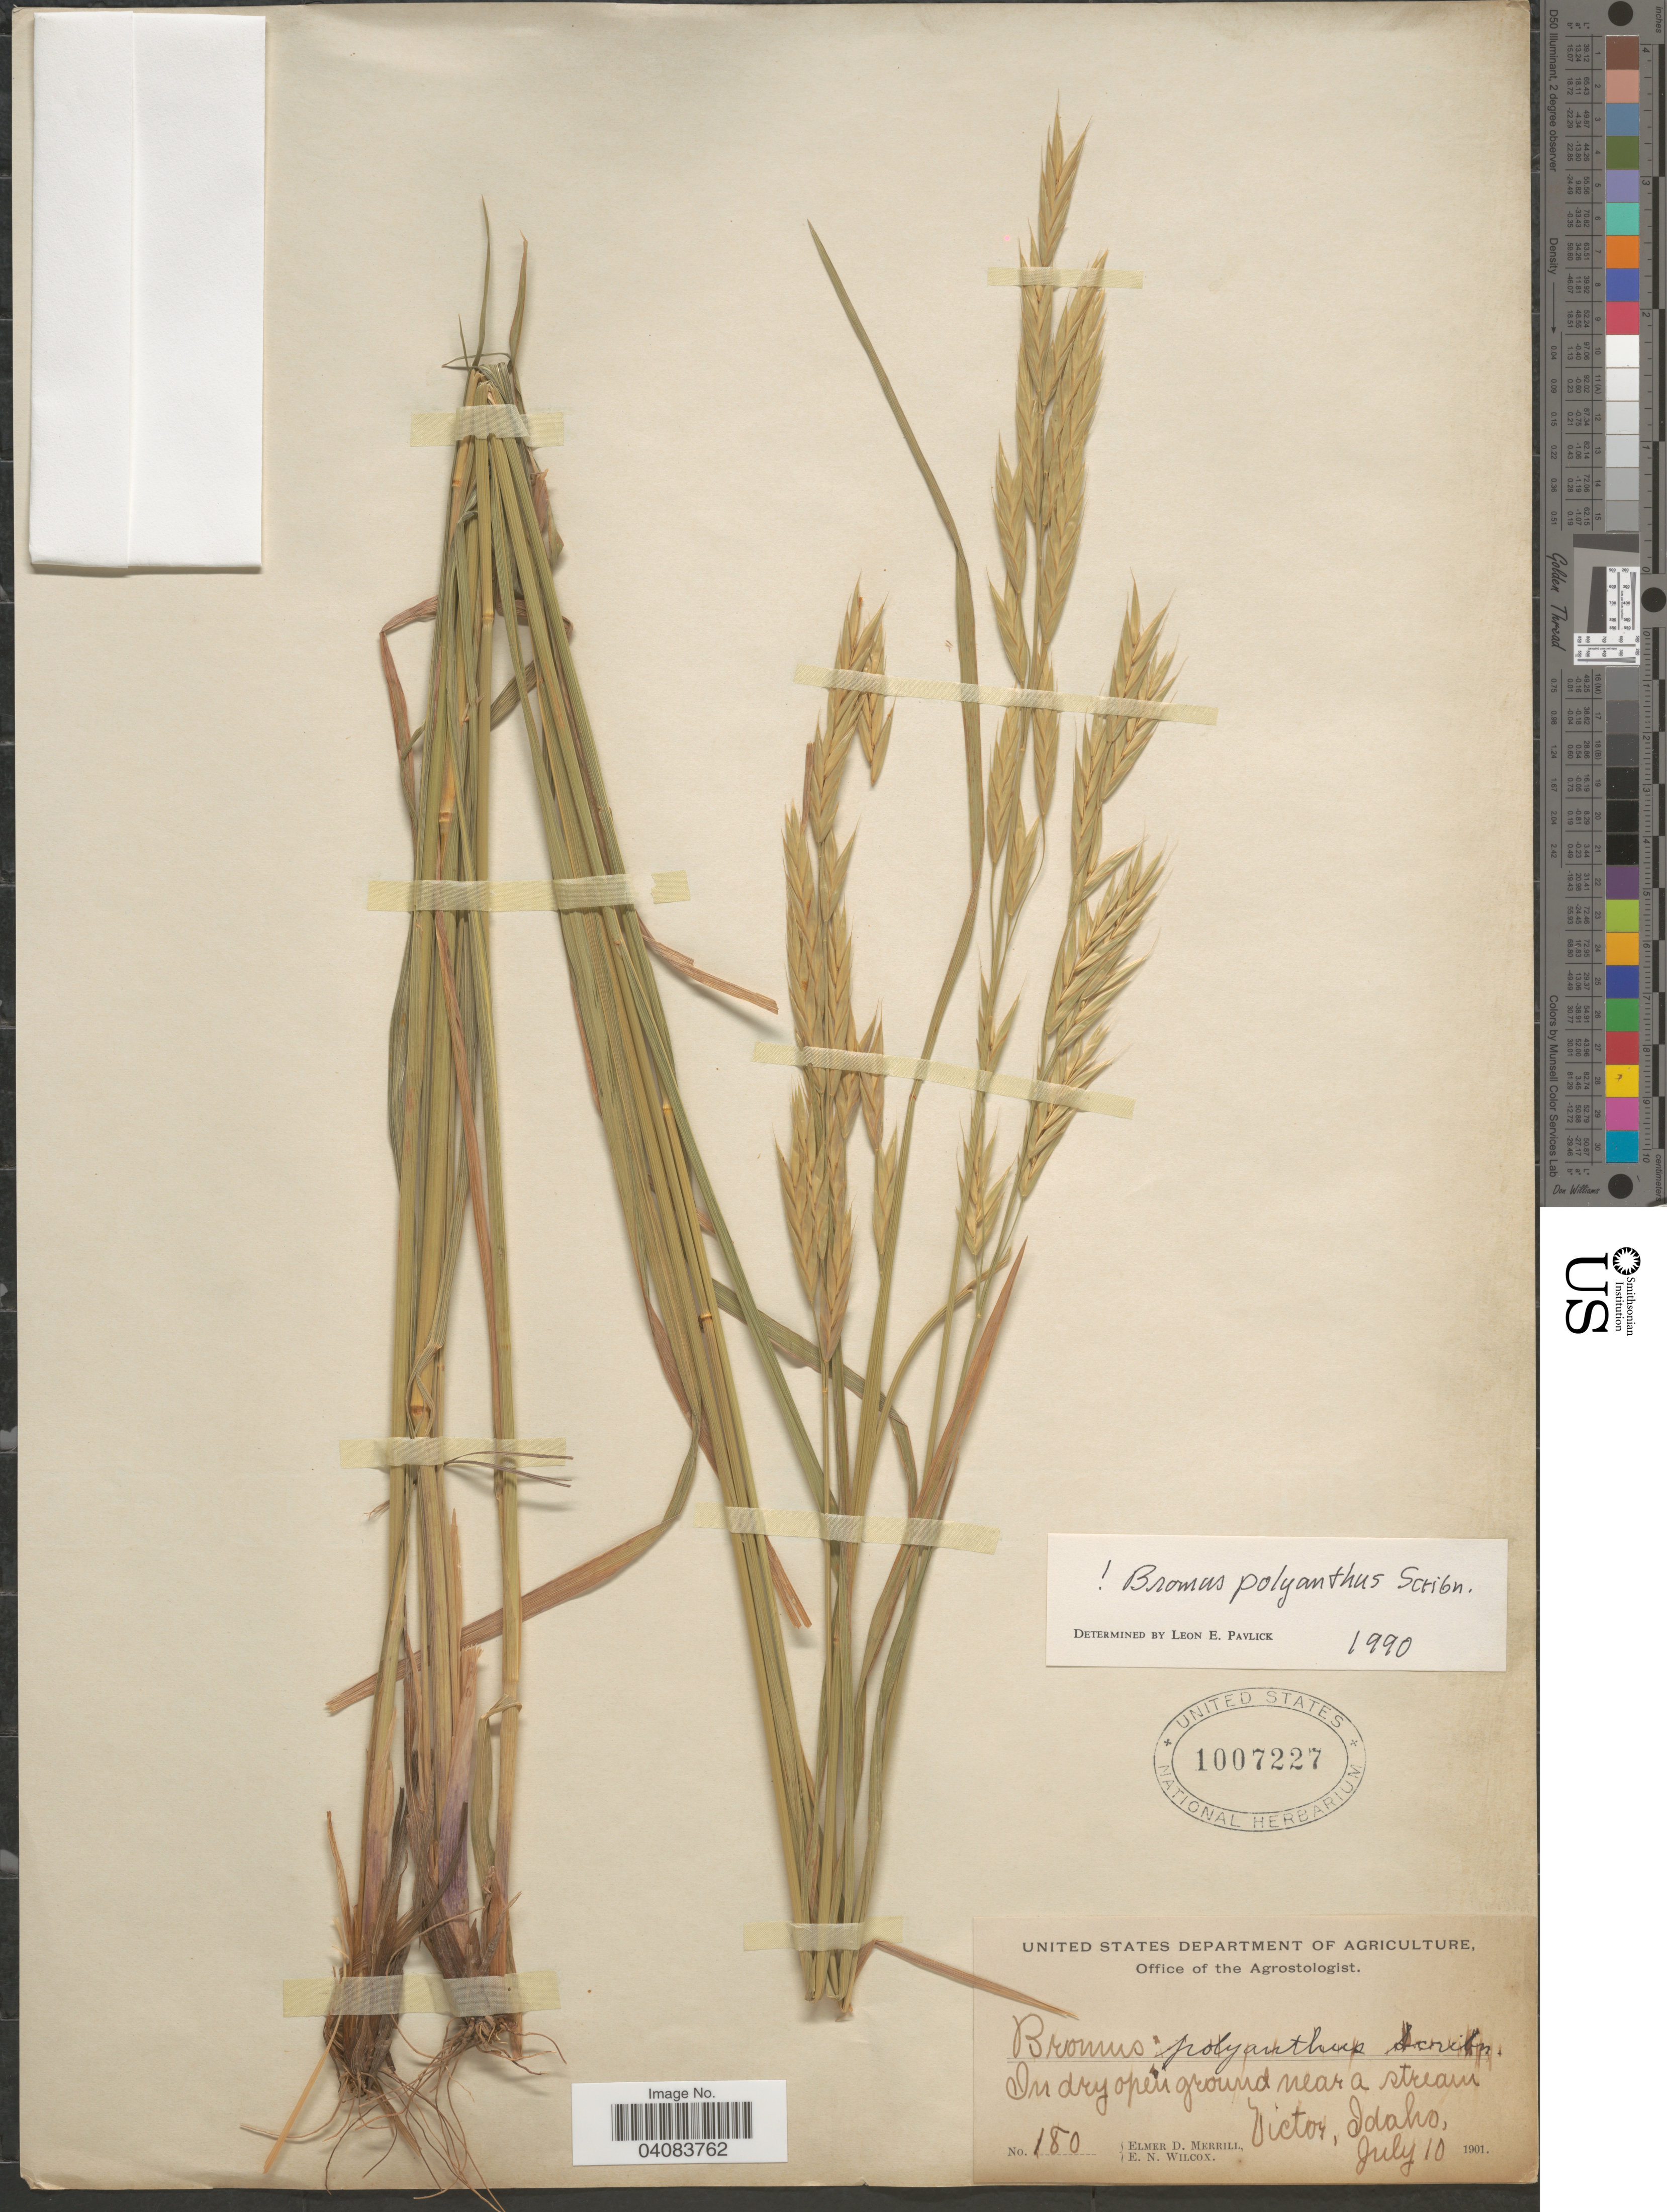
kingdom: Plantae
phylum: Tracheophyta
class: Liliopsida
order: Poales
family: Poaceae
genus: Bromus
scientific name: Bromus polyanthus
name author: Scribn. ex Shear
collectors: E. D. Merrill & E. Wilcox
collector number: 180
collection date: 1901-07-10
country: United States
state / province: Idaho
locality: In dry open ground near a stream. Victor.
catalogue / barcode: US 1007227